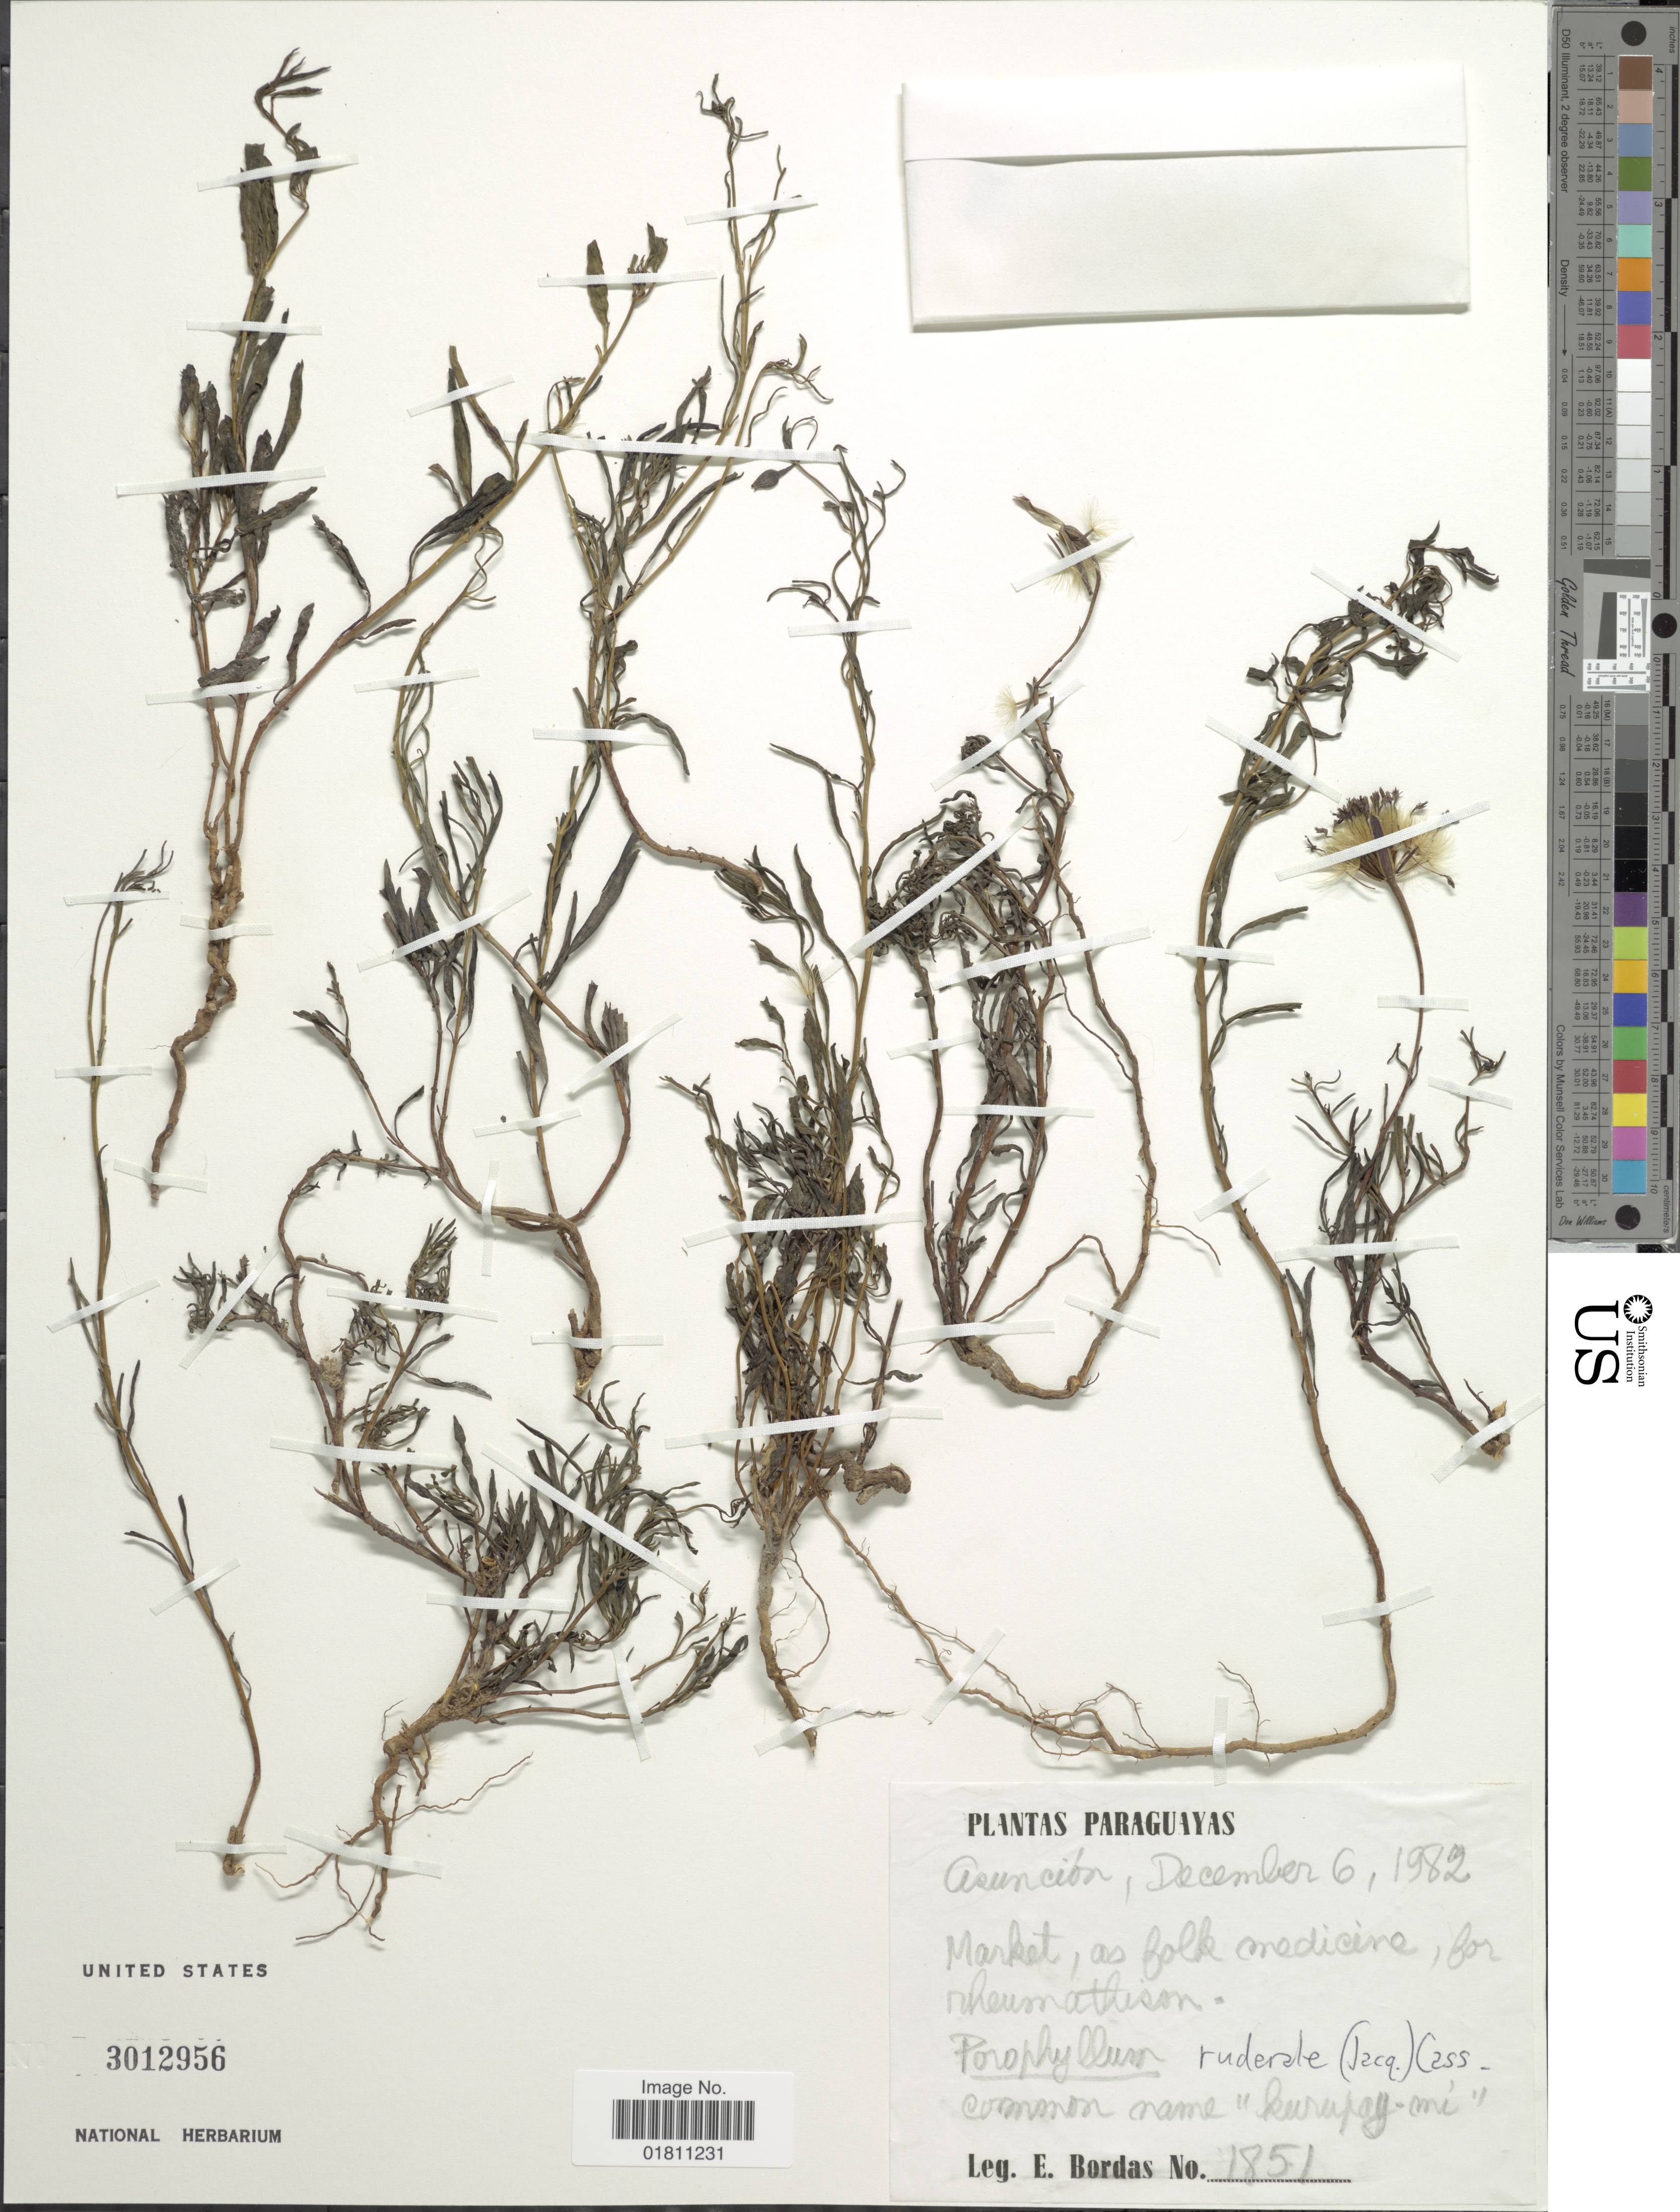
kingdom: Plantae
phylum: Tracheophyta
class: Magnoliopsida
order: Asterales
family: Asteraceae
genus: Porophyllum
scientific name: Porophyllum ruderale subsp. ruderale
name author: (Jacq.) Cass.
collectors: E. Bordas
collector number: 1851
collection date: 1982-12-06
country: Paraguay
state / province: Asuncion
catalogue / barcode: US 3012956